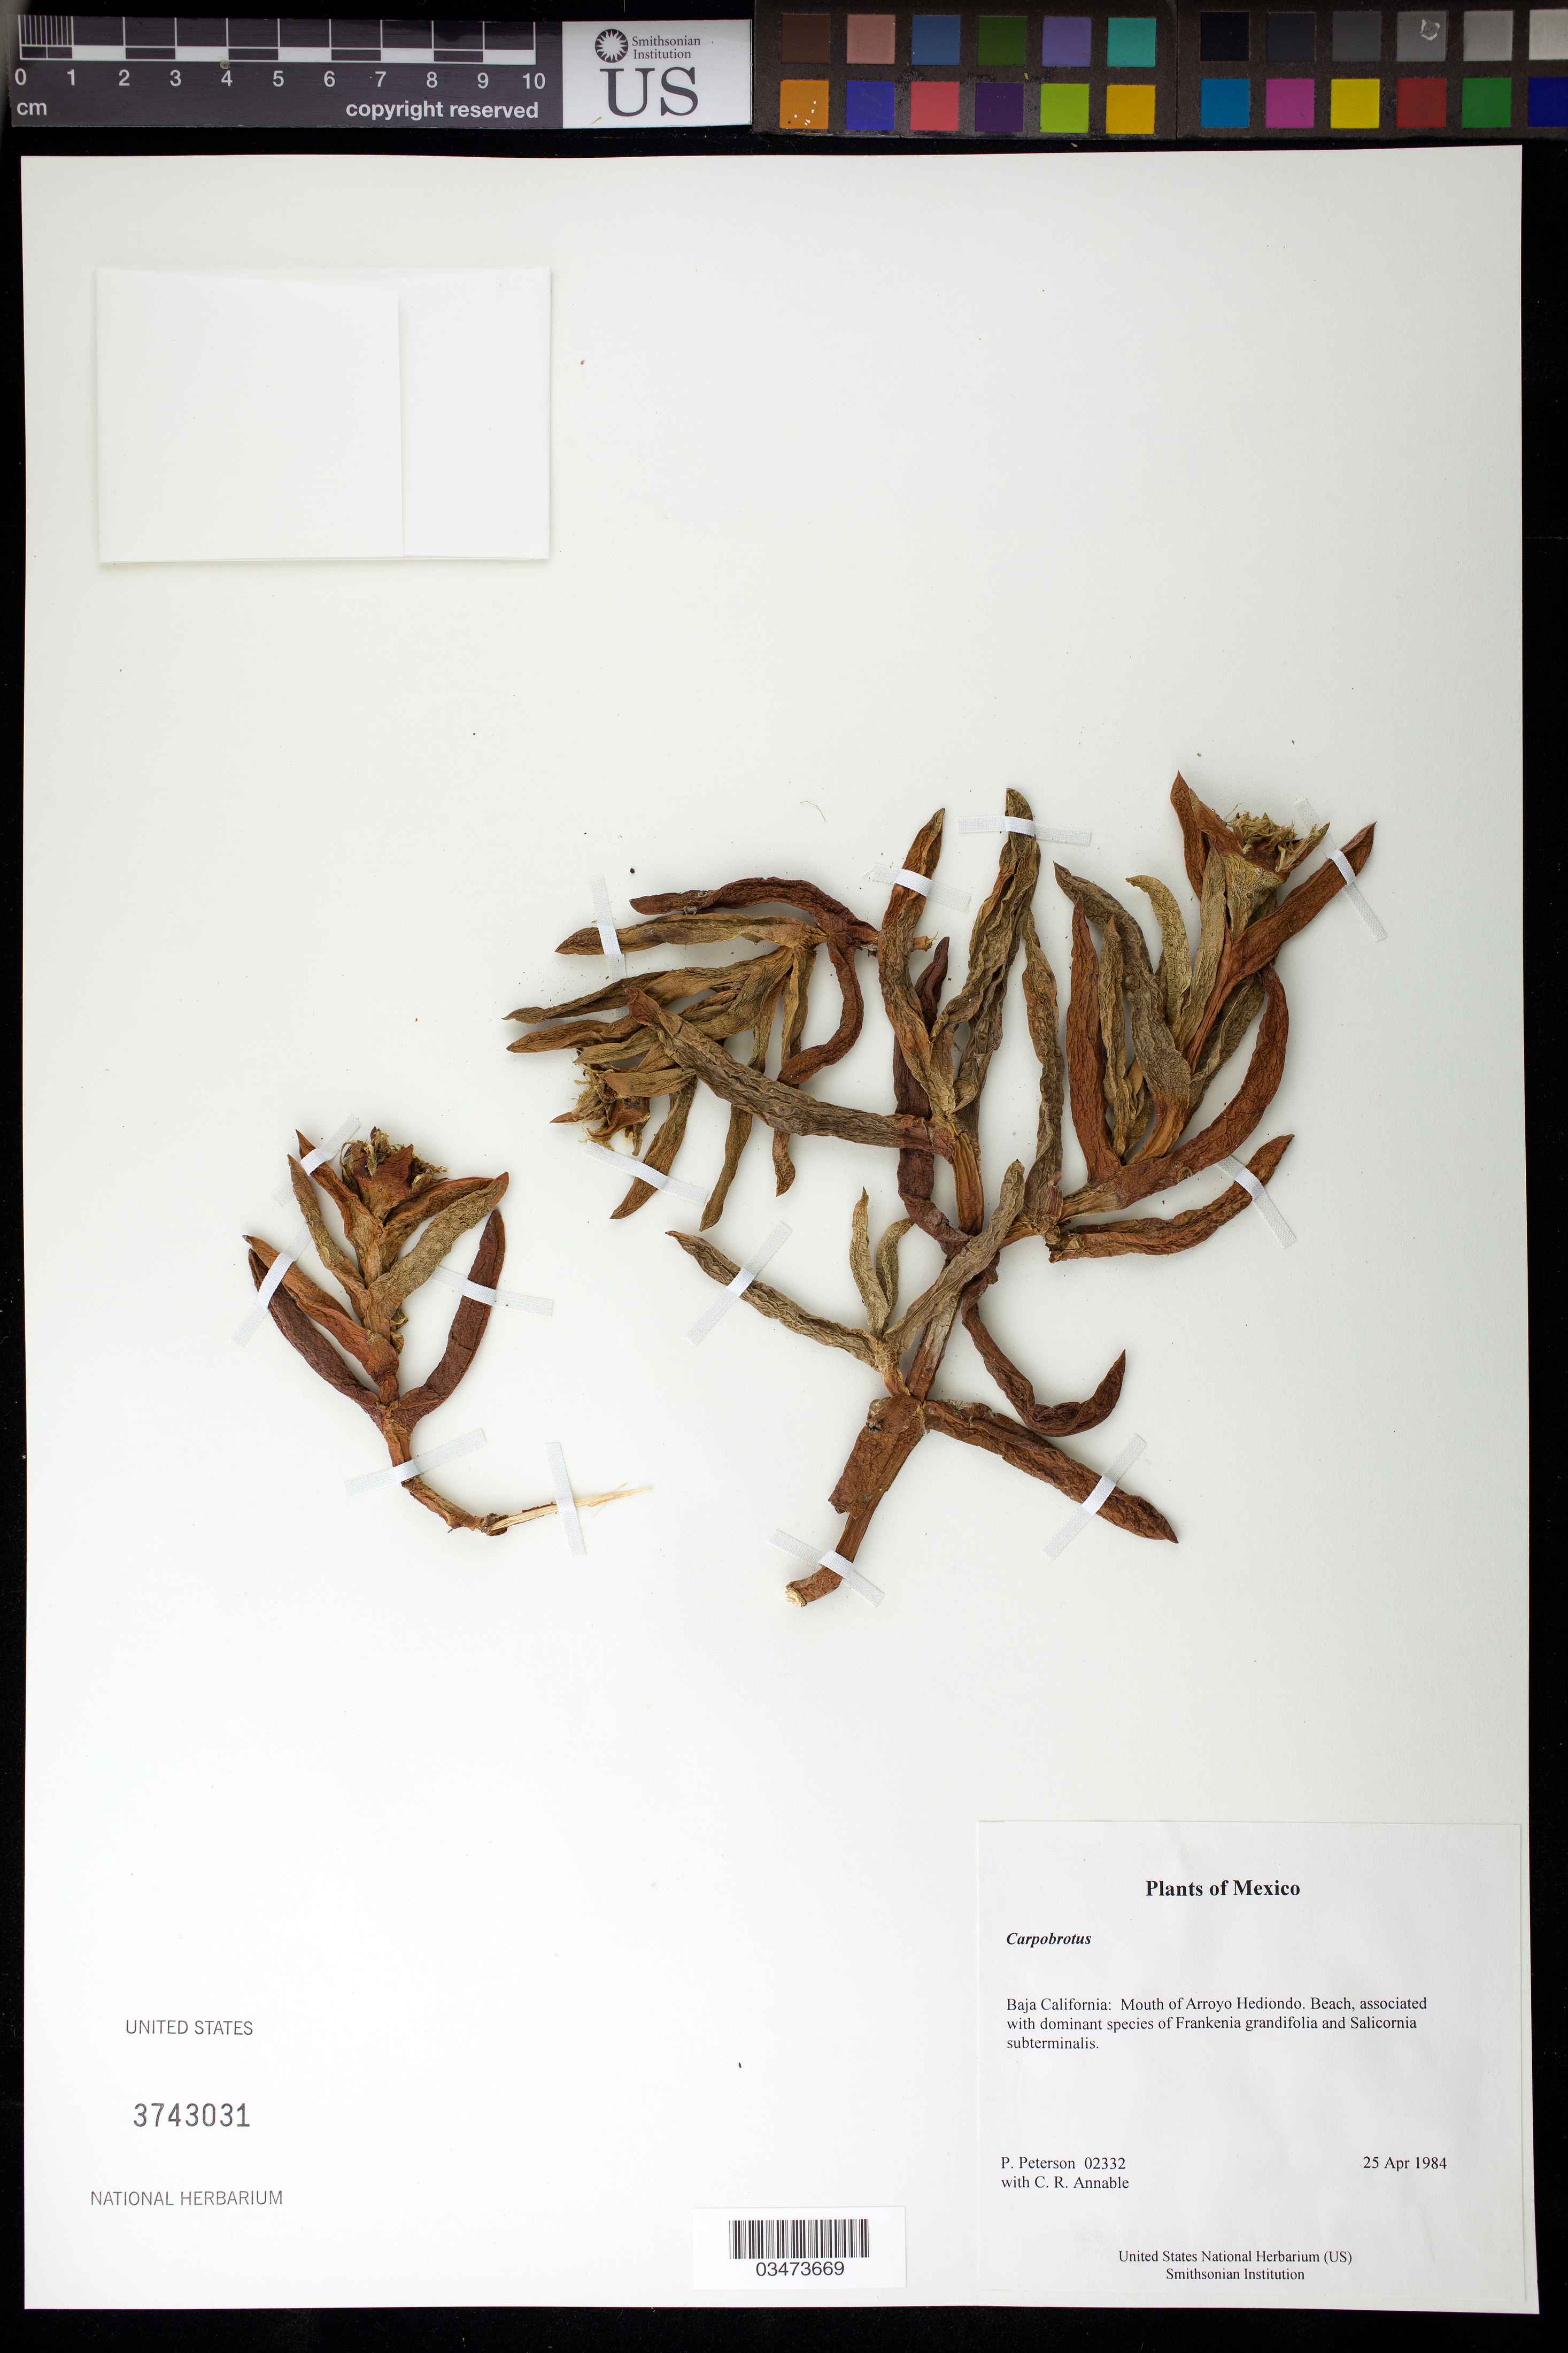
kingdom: Plantae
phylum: Tracheophyta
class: Magnoliopsida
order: Caryophyllales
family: Aizoaceae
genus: Carpobrotus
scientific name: Carpobrotus sp.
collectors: P. M. Peterson & C. R. Annable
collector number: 02332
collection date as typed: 25 Apr 1984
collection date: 1984-04-25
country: Mexico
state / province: Baja California Norte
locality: Mouth of Arroyo Hediondo.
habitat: Beach, associated with dominant species of Frankenia grandifolia and Salicornia subterminalis.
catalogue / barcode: US 3743031